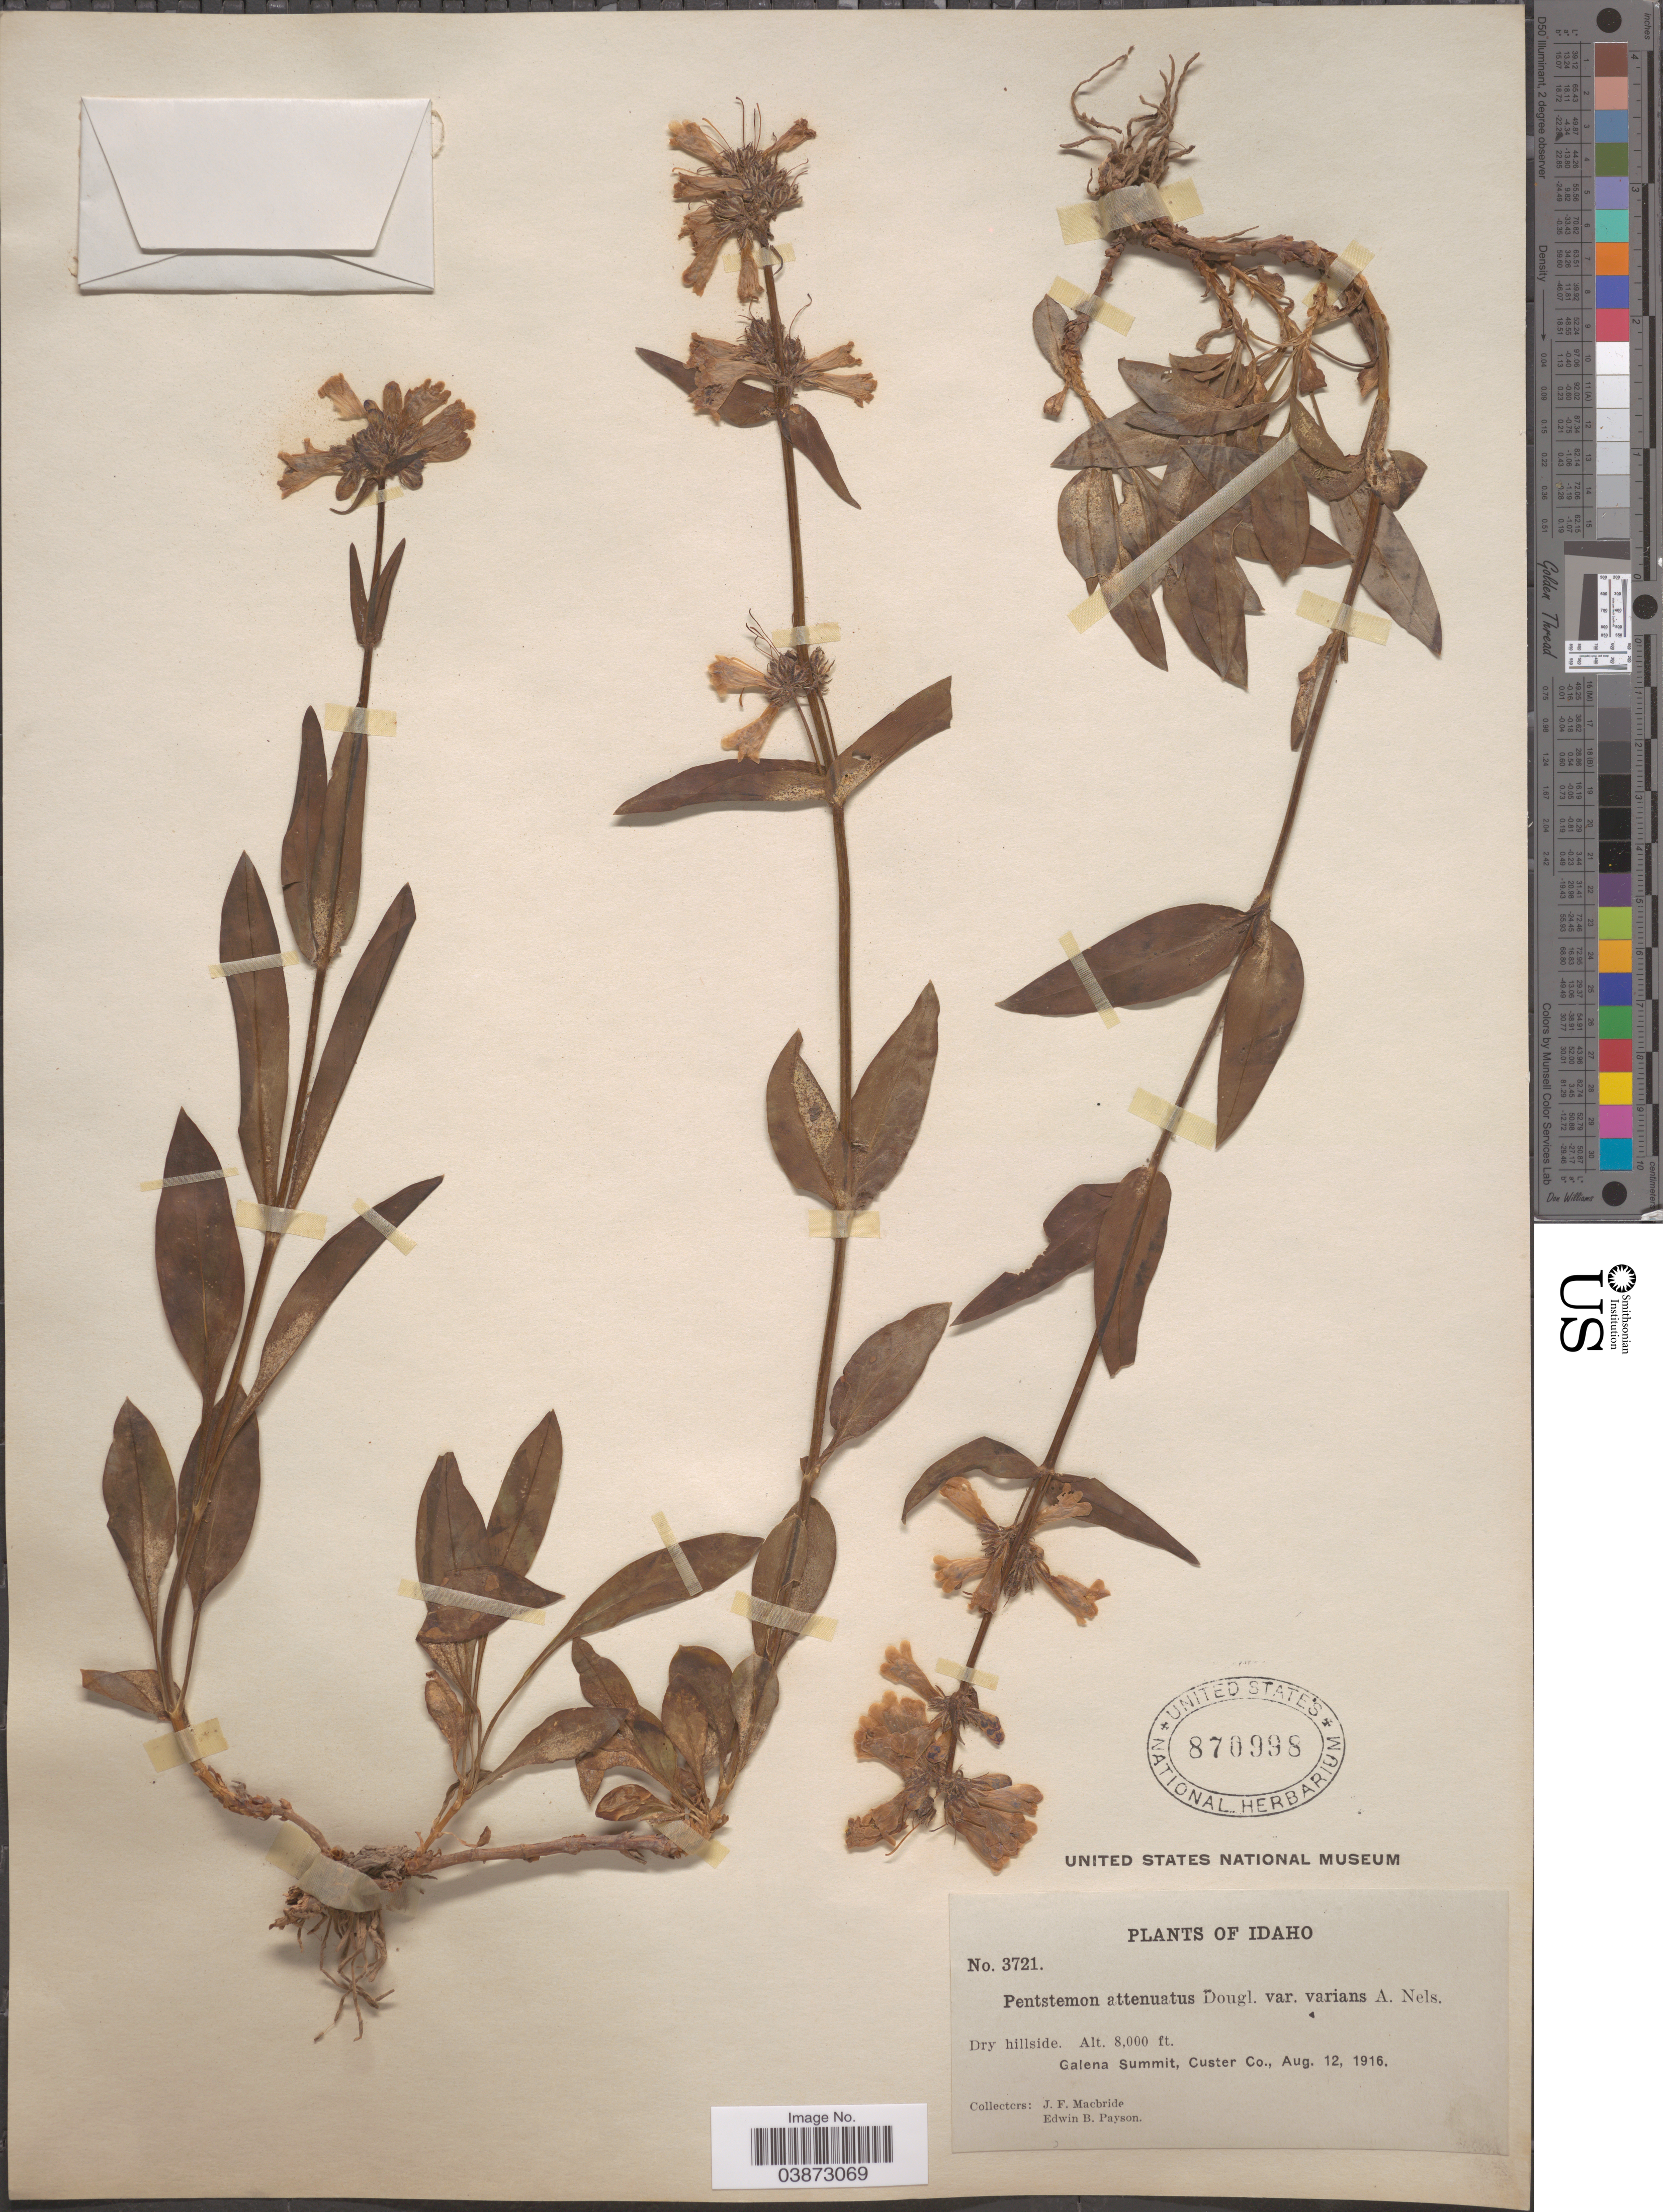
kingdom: Plantae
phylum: Tracheophyta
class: Magnoliopsida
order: Lamiales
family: Plantaginaceae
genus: Penstemon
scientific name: Penstemon attenuatus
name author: Douglas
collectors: J. F. Macbride & E. B. Payson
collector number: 3721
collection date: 1916-08-12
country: United States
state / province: Idaho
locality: Galena Summit, Custer Co.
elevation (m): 2438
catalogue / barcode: US 870998